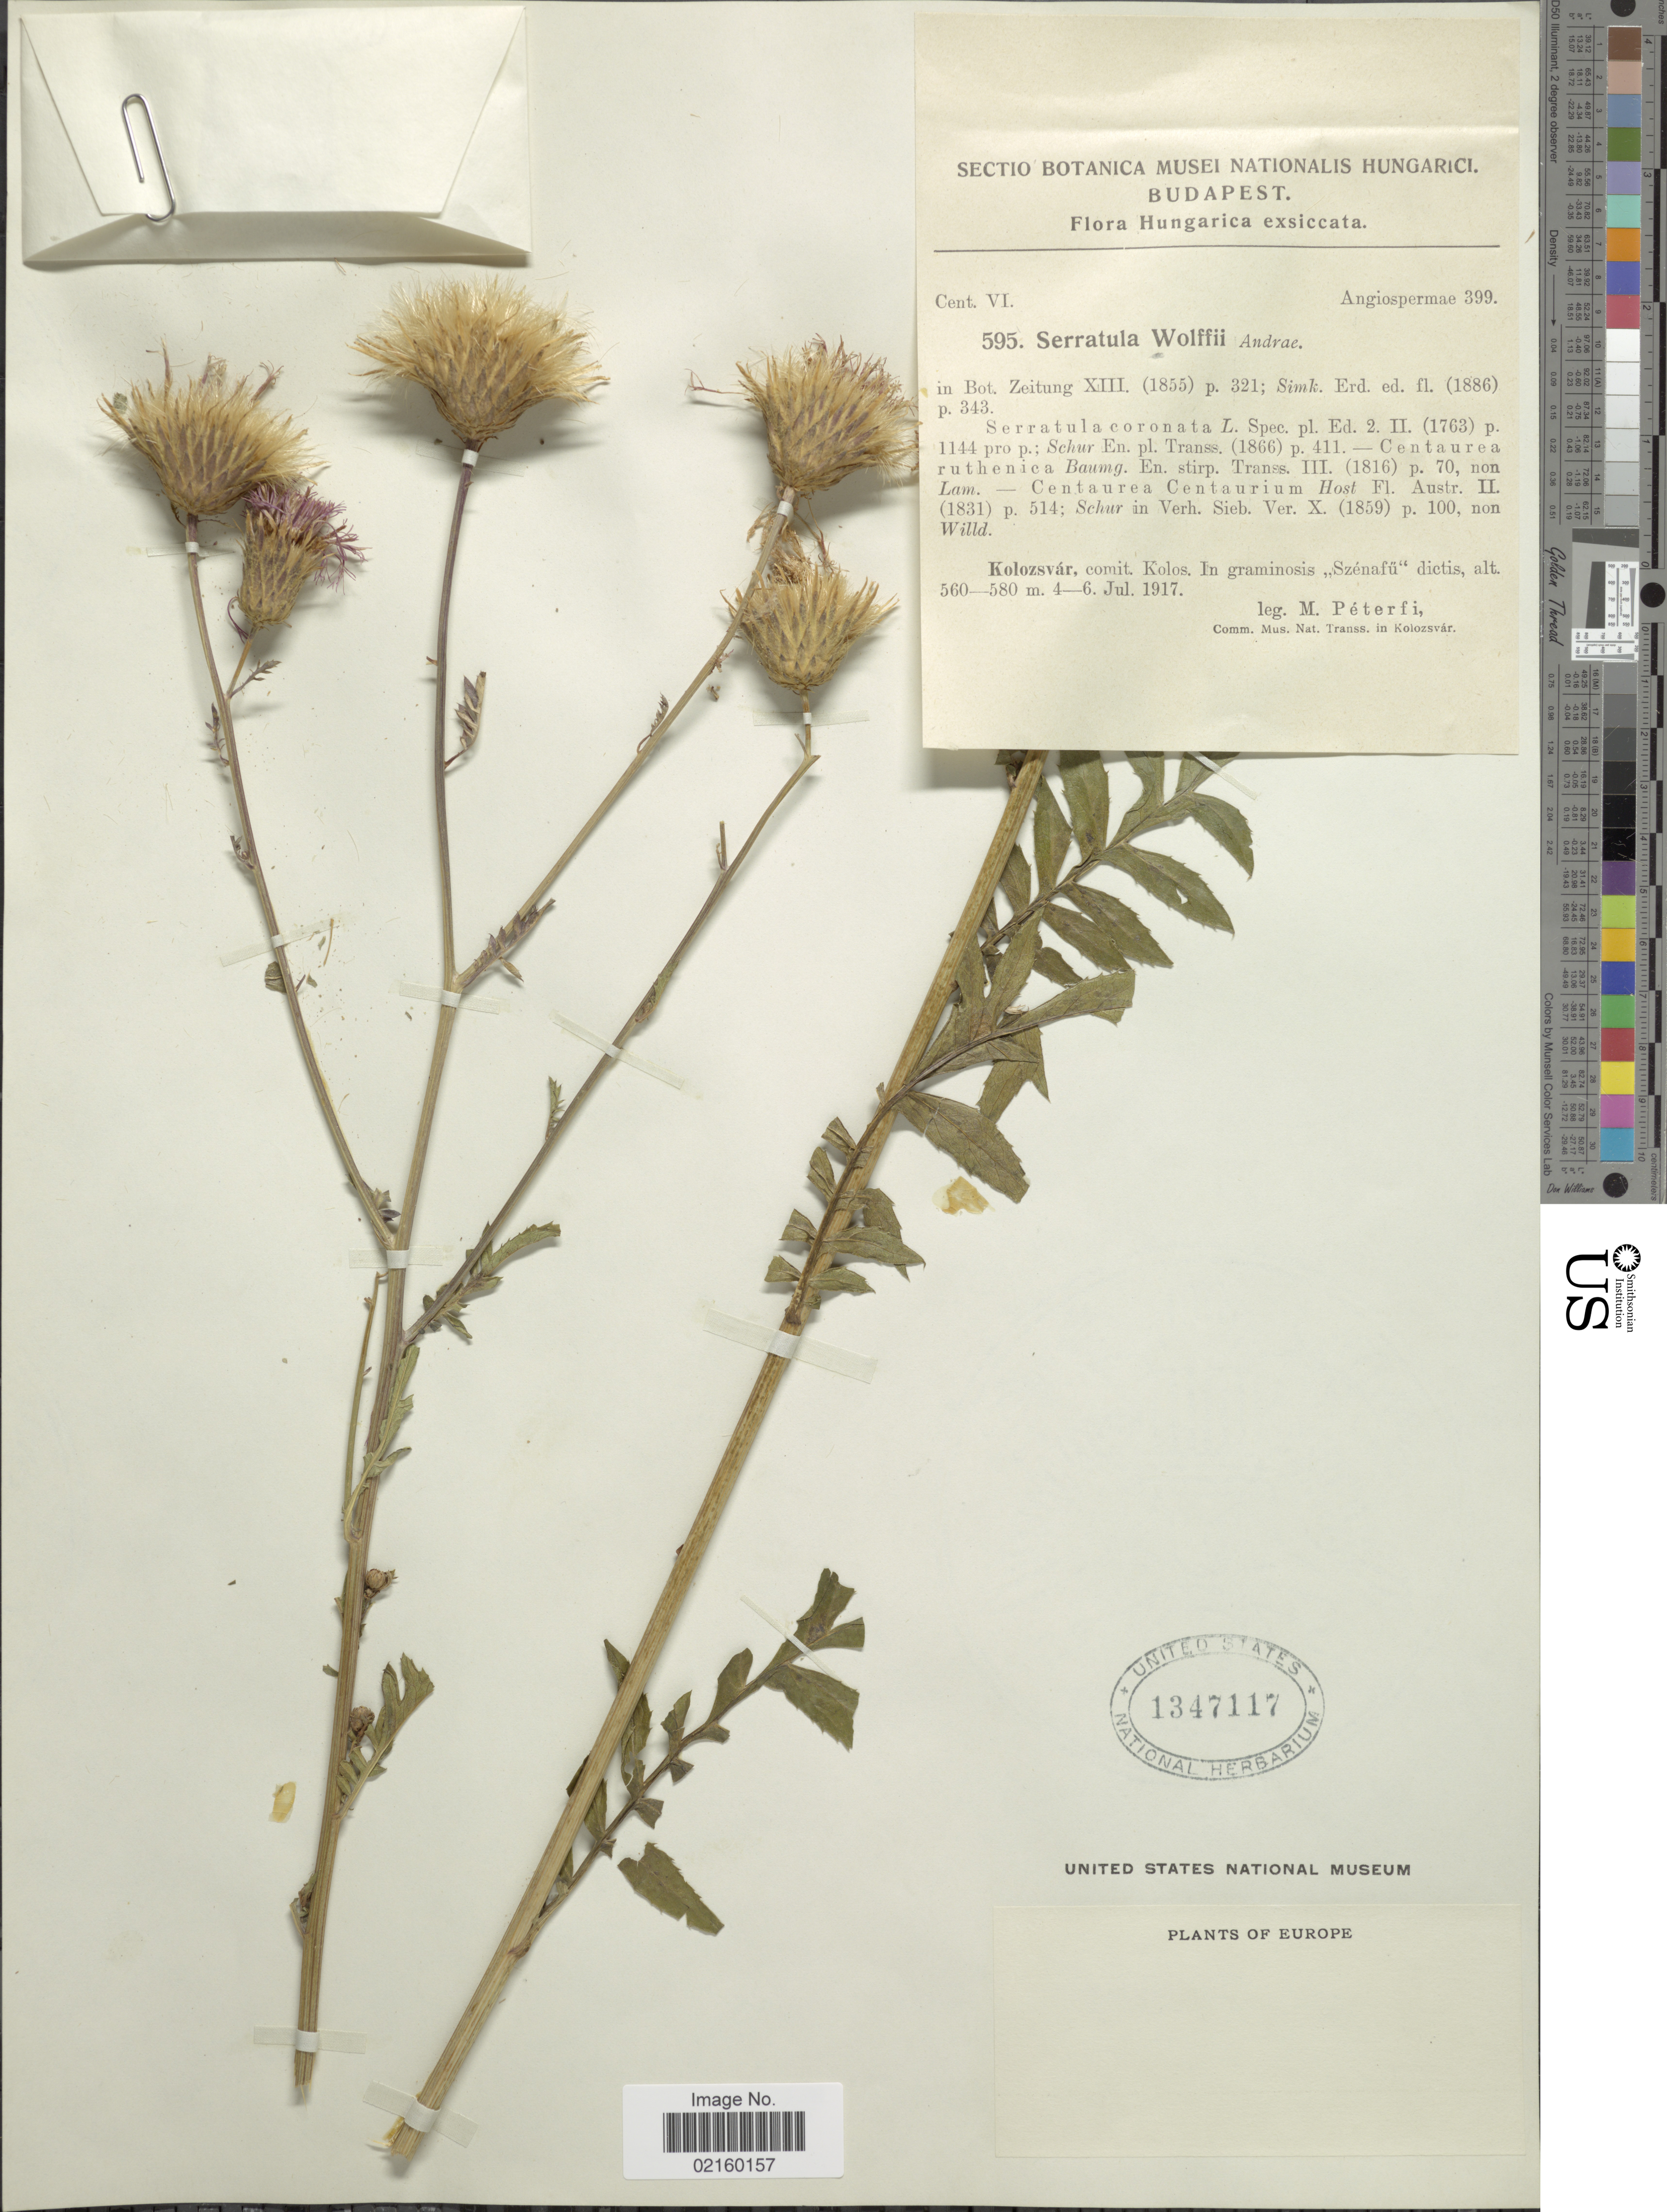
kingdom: Plantae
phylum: Tracheophyta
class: Magnoliopsida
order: Asterales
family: Asteraceae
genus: Serratula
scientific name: Serratula coronata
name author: L.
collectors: M. Péterfi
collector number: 595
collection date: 1917-07-04/1917-07-06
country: Hungary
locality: Kolozsvar, comit. Kolos., Szenafu dictis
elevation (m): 560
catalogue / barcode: US 1347117